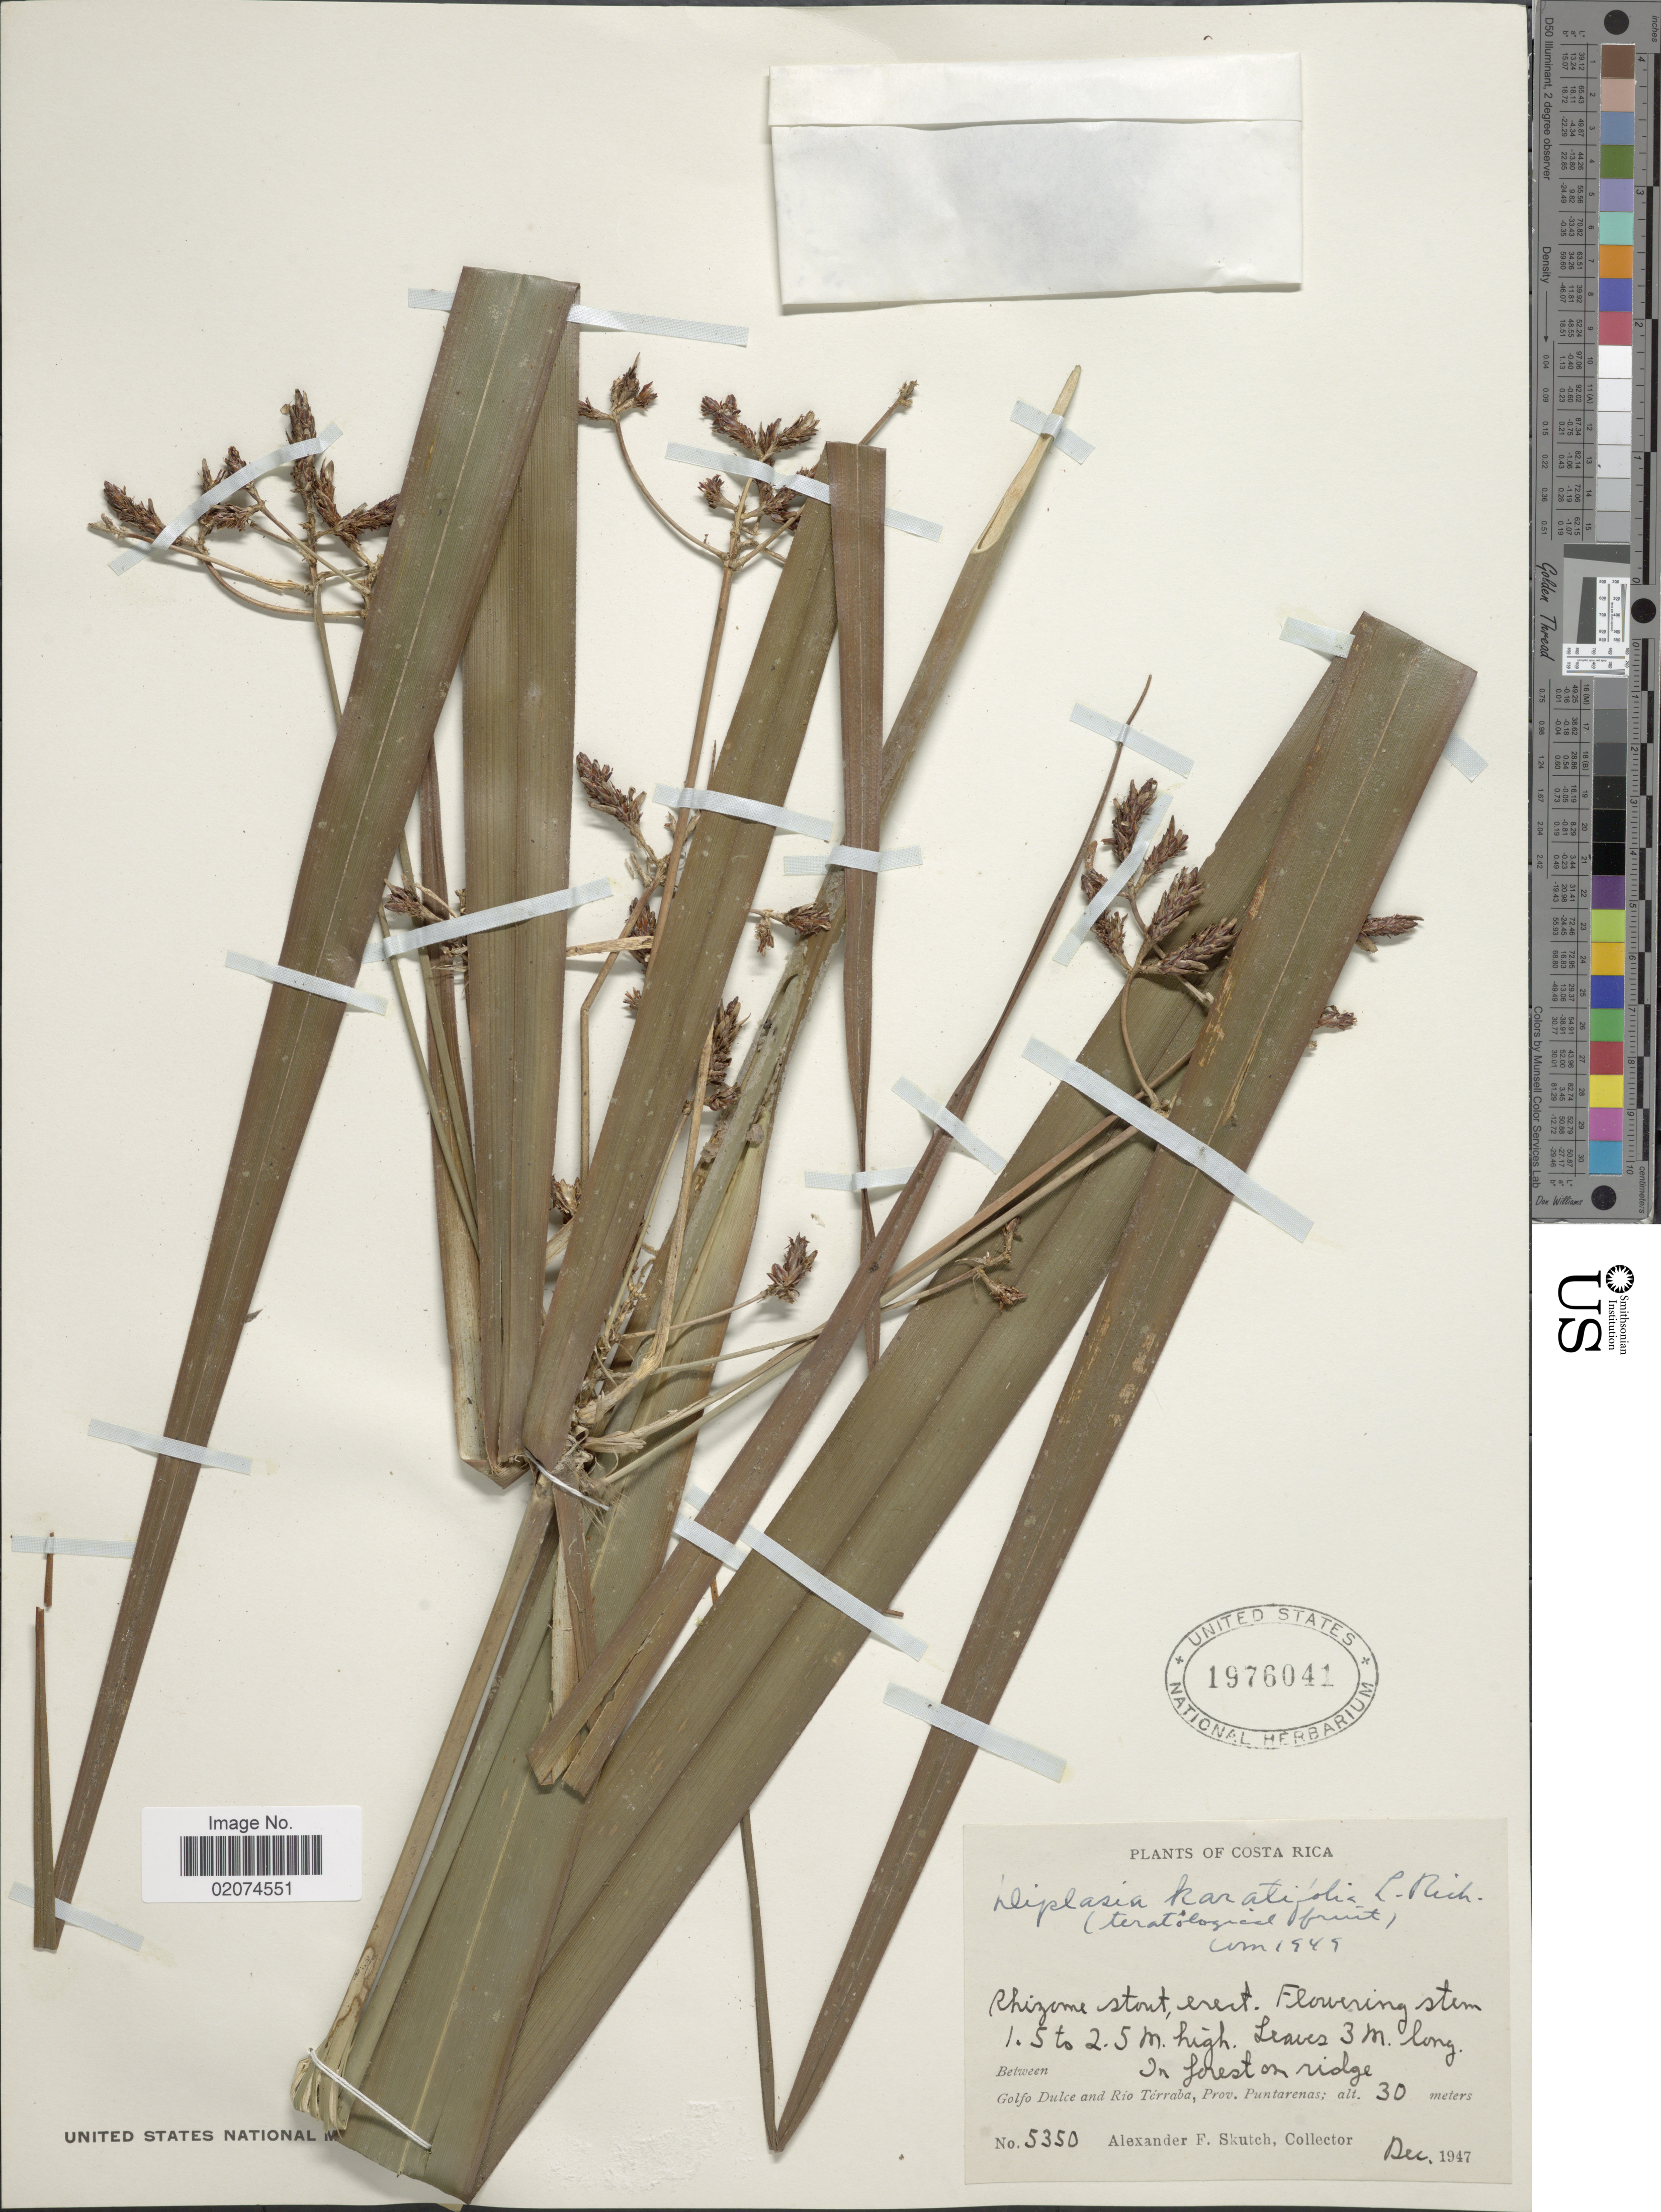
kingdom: Plantae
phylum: Tracheophyta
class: Liliopsida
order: Poales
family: Cyperaceae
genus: Diplasia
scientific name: Diplasia karatifolia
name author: Rich.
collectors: A. F. Skutch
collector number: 5350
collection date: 1947-12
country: Costa Rica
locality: Golfo Dulce and Rio Terraba, Prov. Puntarenas.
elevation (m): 30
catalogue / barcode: US 1976041